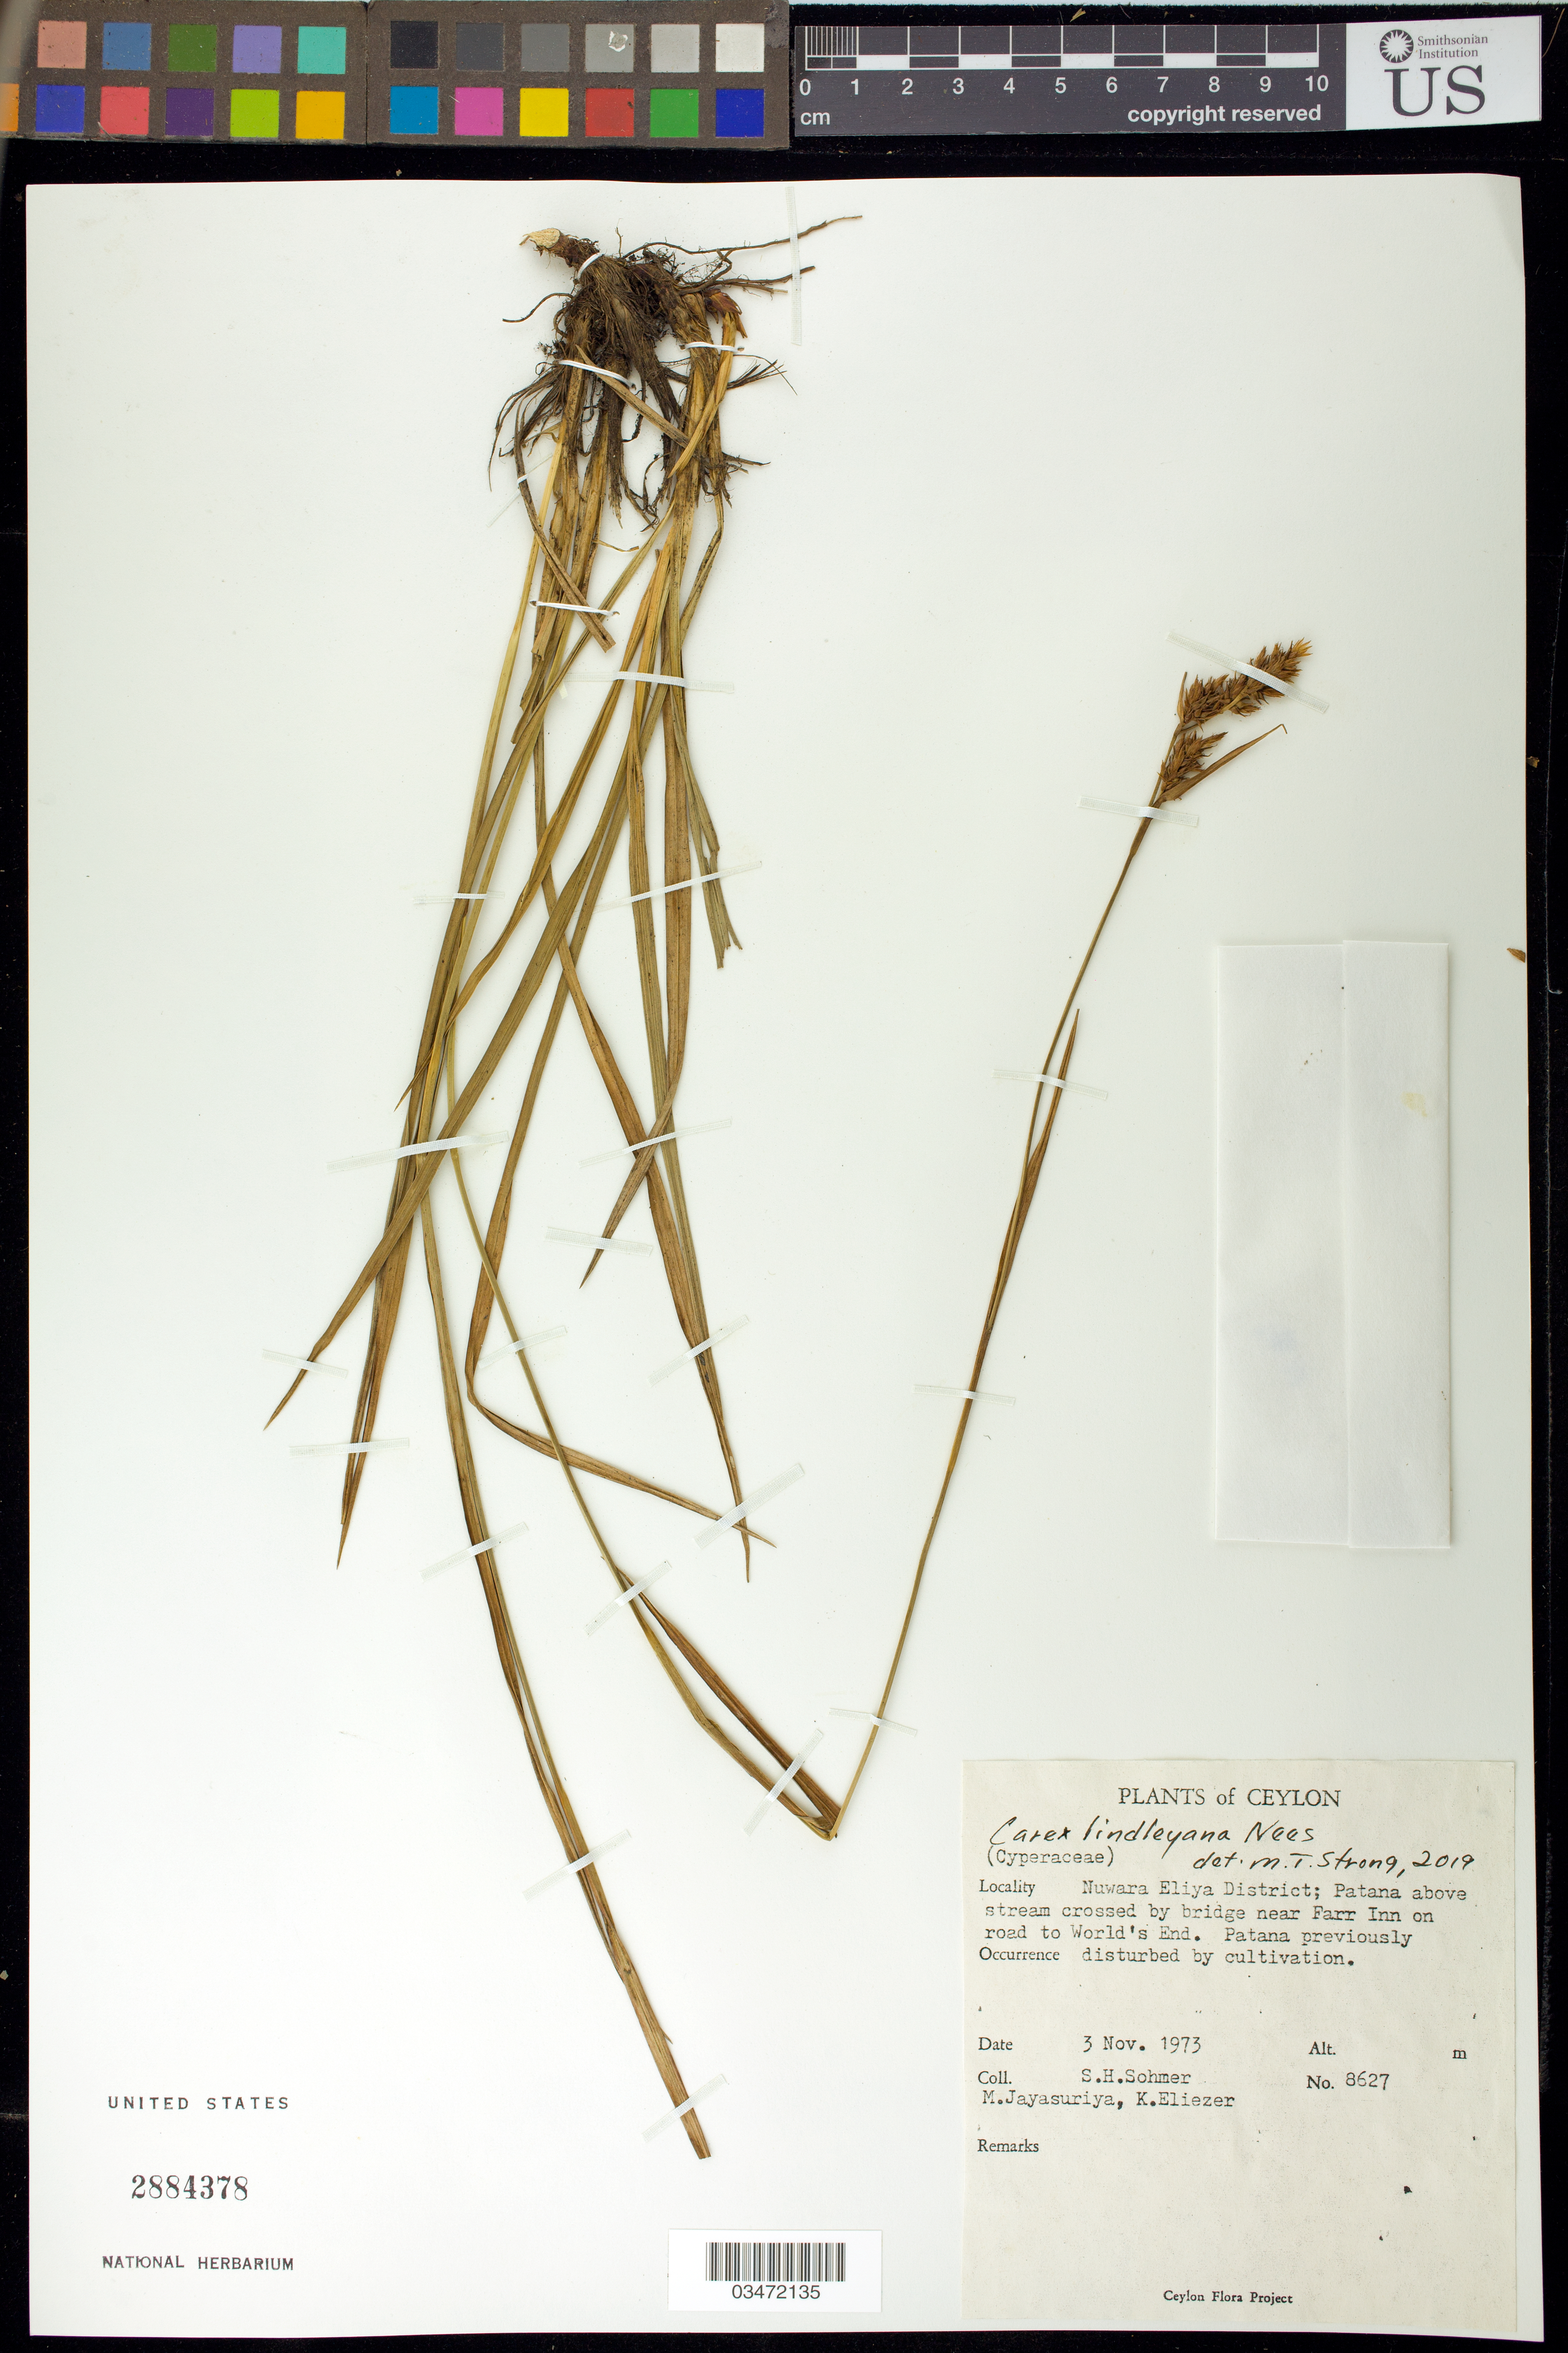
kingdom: Plantae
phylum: Tracheophyta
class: Liliopsida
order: Poales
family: Cyperaceae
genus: Carex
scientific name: Carex lindleyana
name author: Nees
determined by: Strong, M. T., (US), Smithsonian Institution - National Museum of Natural History (UNITED STATES)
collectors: S. H. Sohmer, M. Jayasuriya & K. Eliezer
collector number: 8627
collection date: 1973-11-03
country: Sri Lanka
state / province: Central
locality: Nuwara Eliya District; Patana above stream crossed by bridge near Farr Inn on road t World's End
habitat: Part of the patana previously disturbed by cultivation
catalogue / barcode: US 2884378